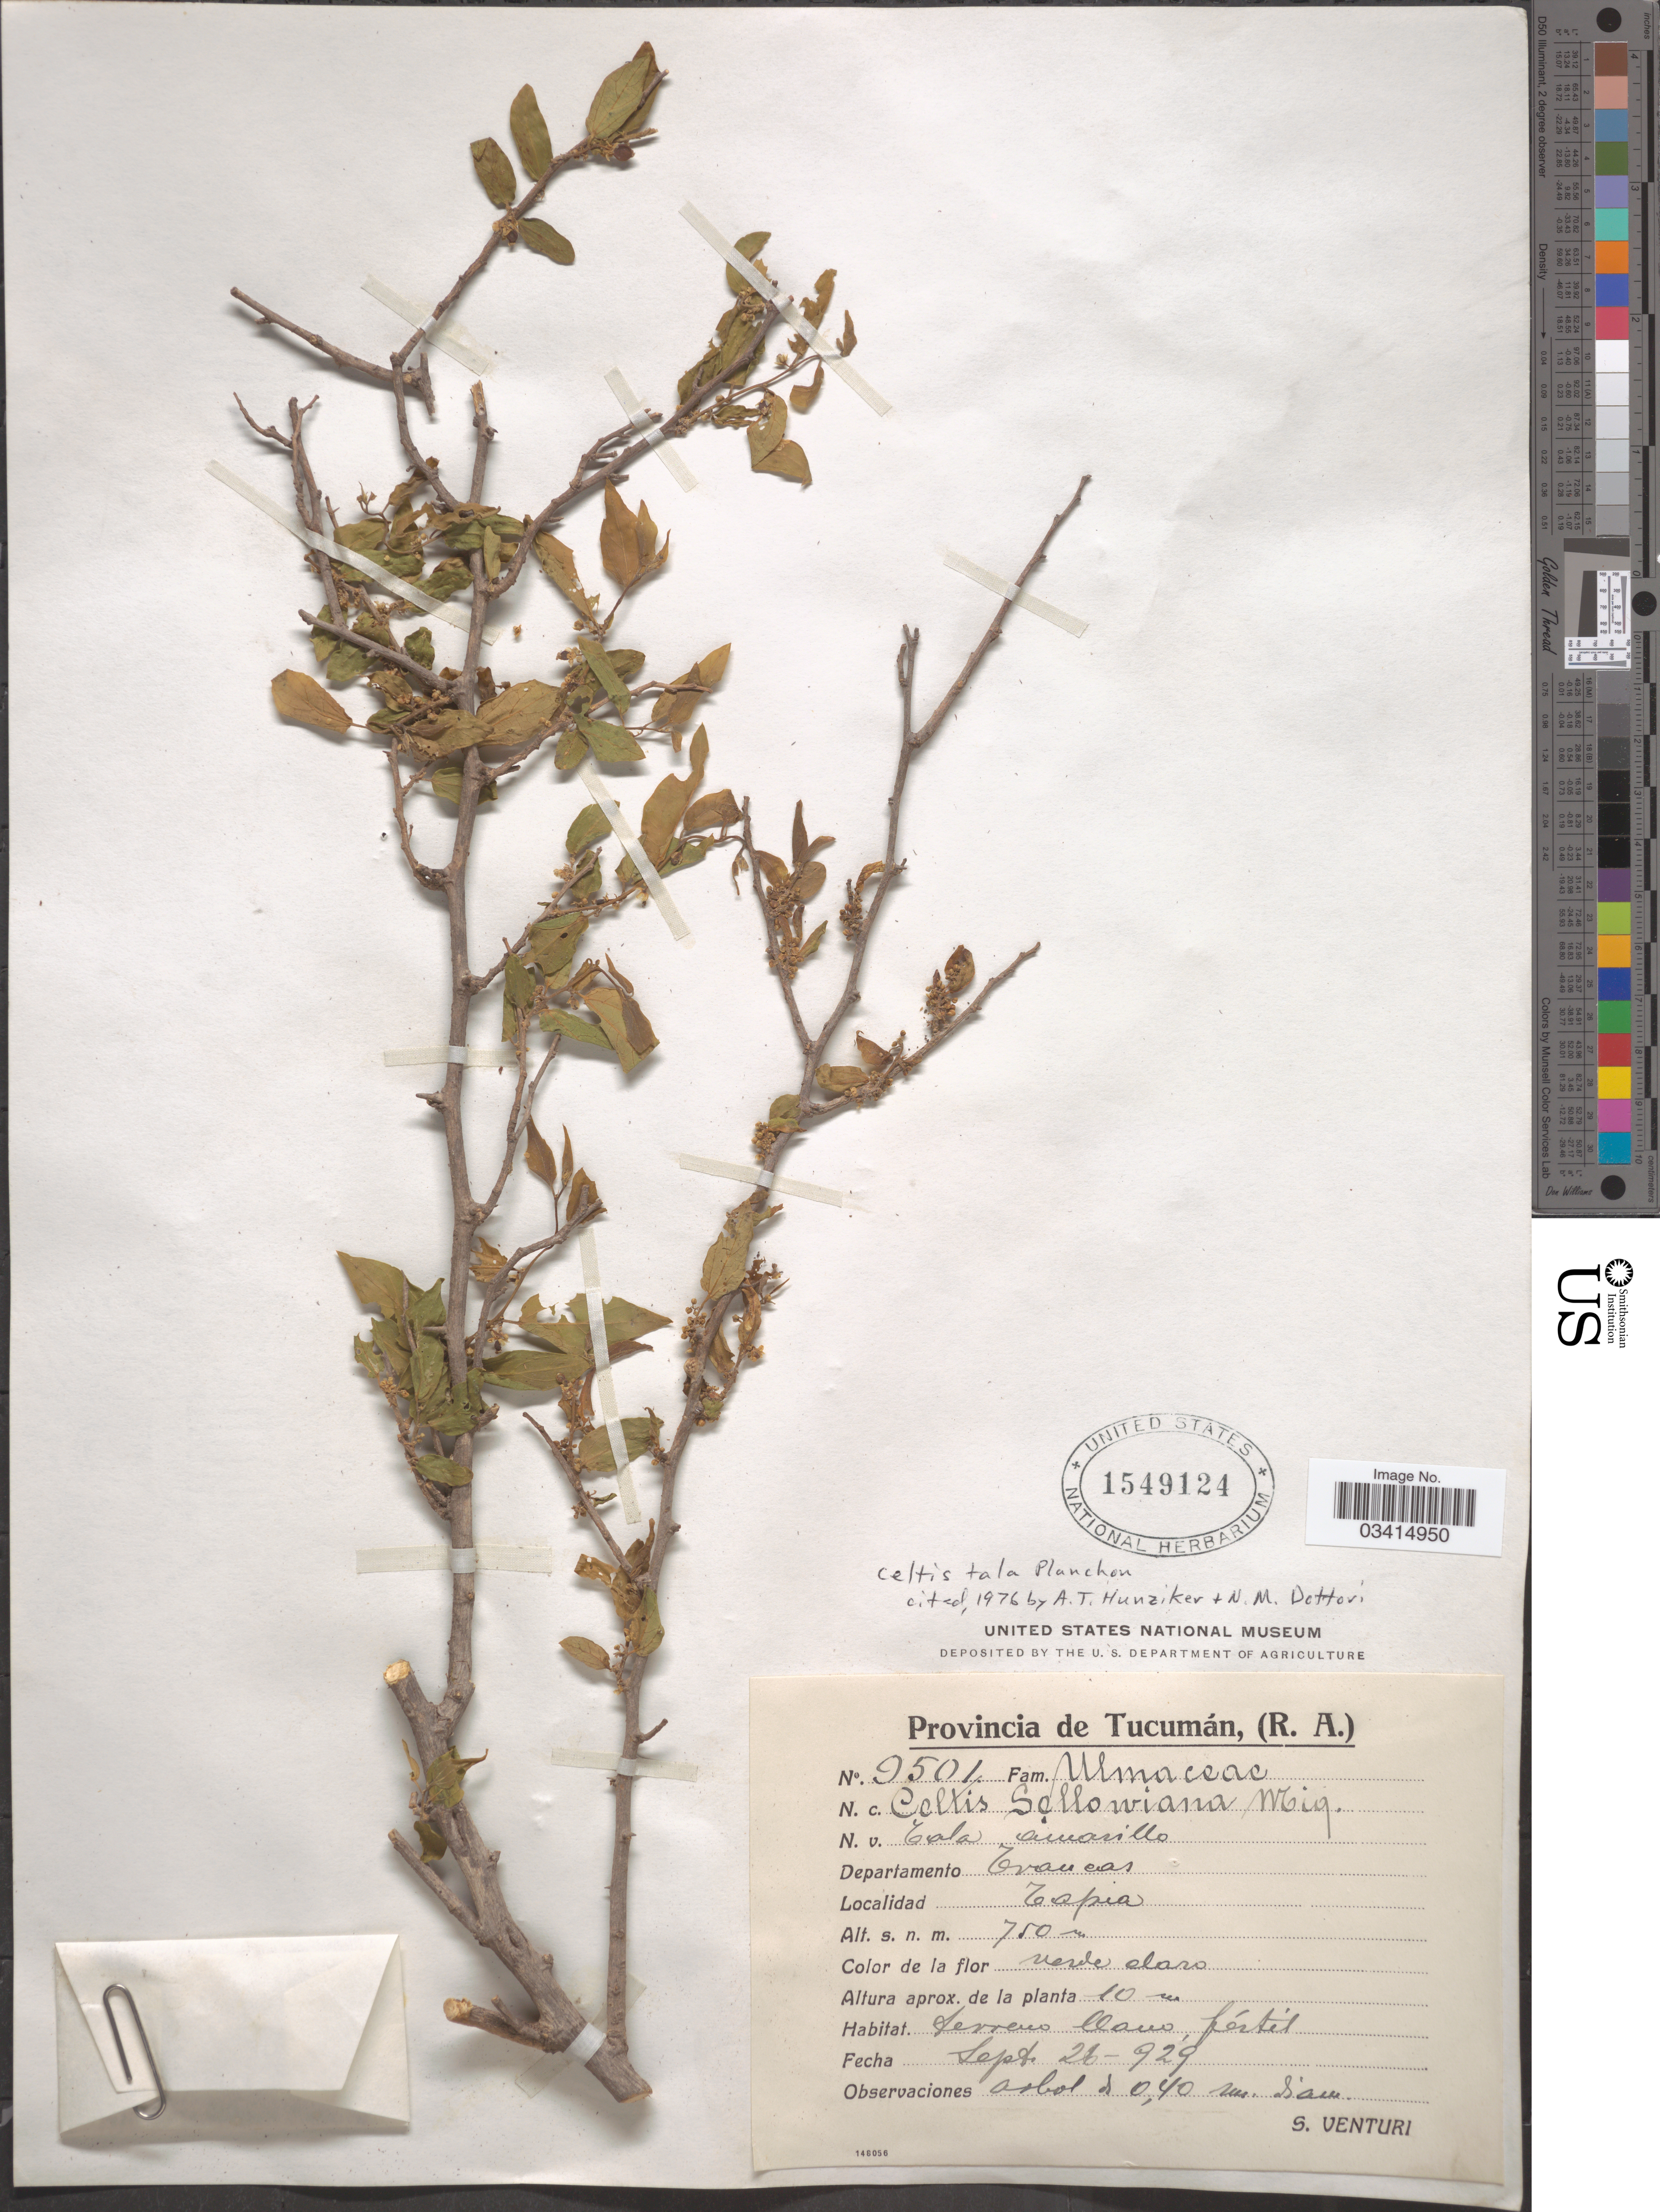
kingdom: Plantae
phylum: Tracheophyta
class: Magnoliopsida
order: Rosales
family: Cannabaceae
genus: Celtis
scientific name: Celtis tala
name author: Gillies ex Planch.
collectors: S. Venturi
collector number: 9501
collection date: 1929-09-26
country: Argentina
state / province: Tucuman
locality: Departamento Trancas. Tapia.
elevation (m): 750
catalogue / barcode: US 1549124